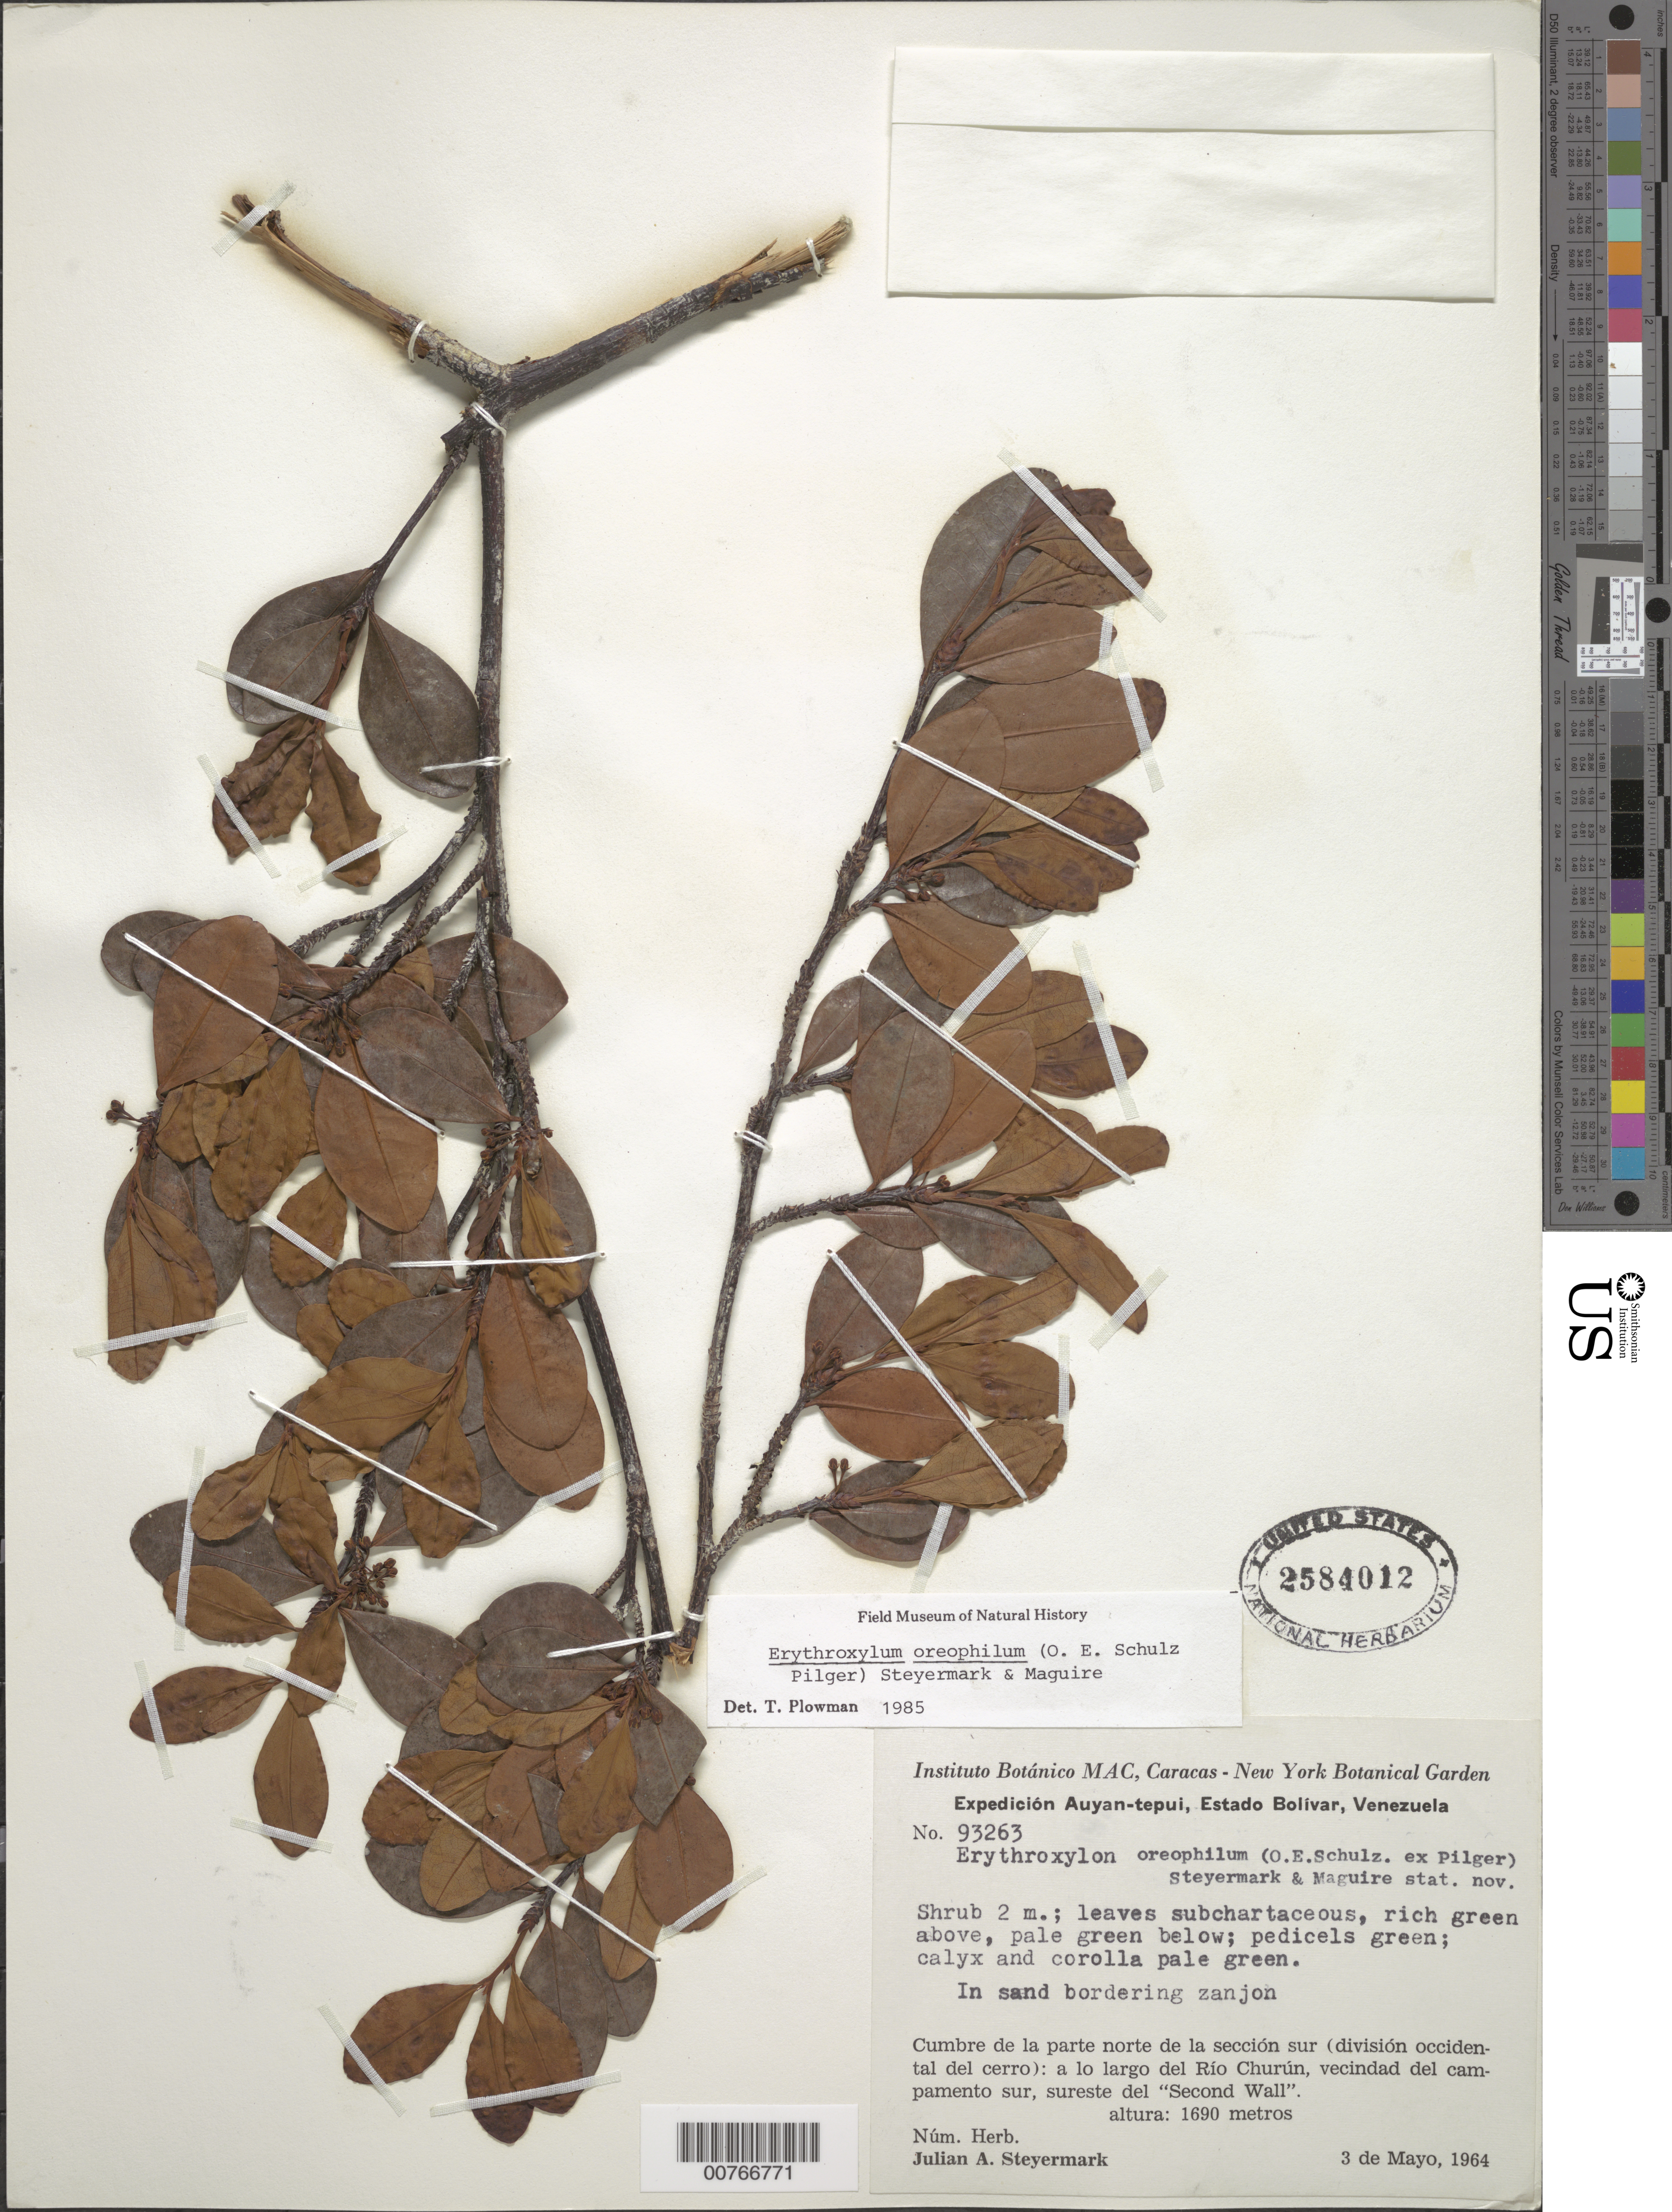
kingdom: Plantae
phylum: Tracheophyta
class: Magnoliopsida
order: Malpighiales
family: Erythroxylaceae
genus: Erythroxylum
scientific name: Erythroxylum oreophilum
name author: (O.E. Schulz ex Pilg.) Steyerm. & Maguire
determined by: Plowman, Timothy C.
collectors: J. Steyermark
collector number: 93263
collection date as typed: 3-May-64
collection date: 1964-05-03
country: Venezuela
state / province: Bolívar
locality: Auyan-tepuí, cumbre de la parte norte de la seccion sur (division occidental del cerro); Río Churún, vic del campamento sur, SE del "Second Wall"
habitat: Sand bordering zanjon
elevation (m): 1690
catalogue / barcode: US 2584012